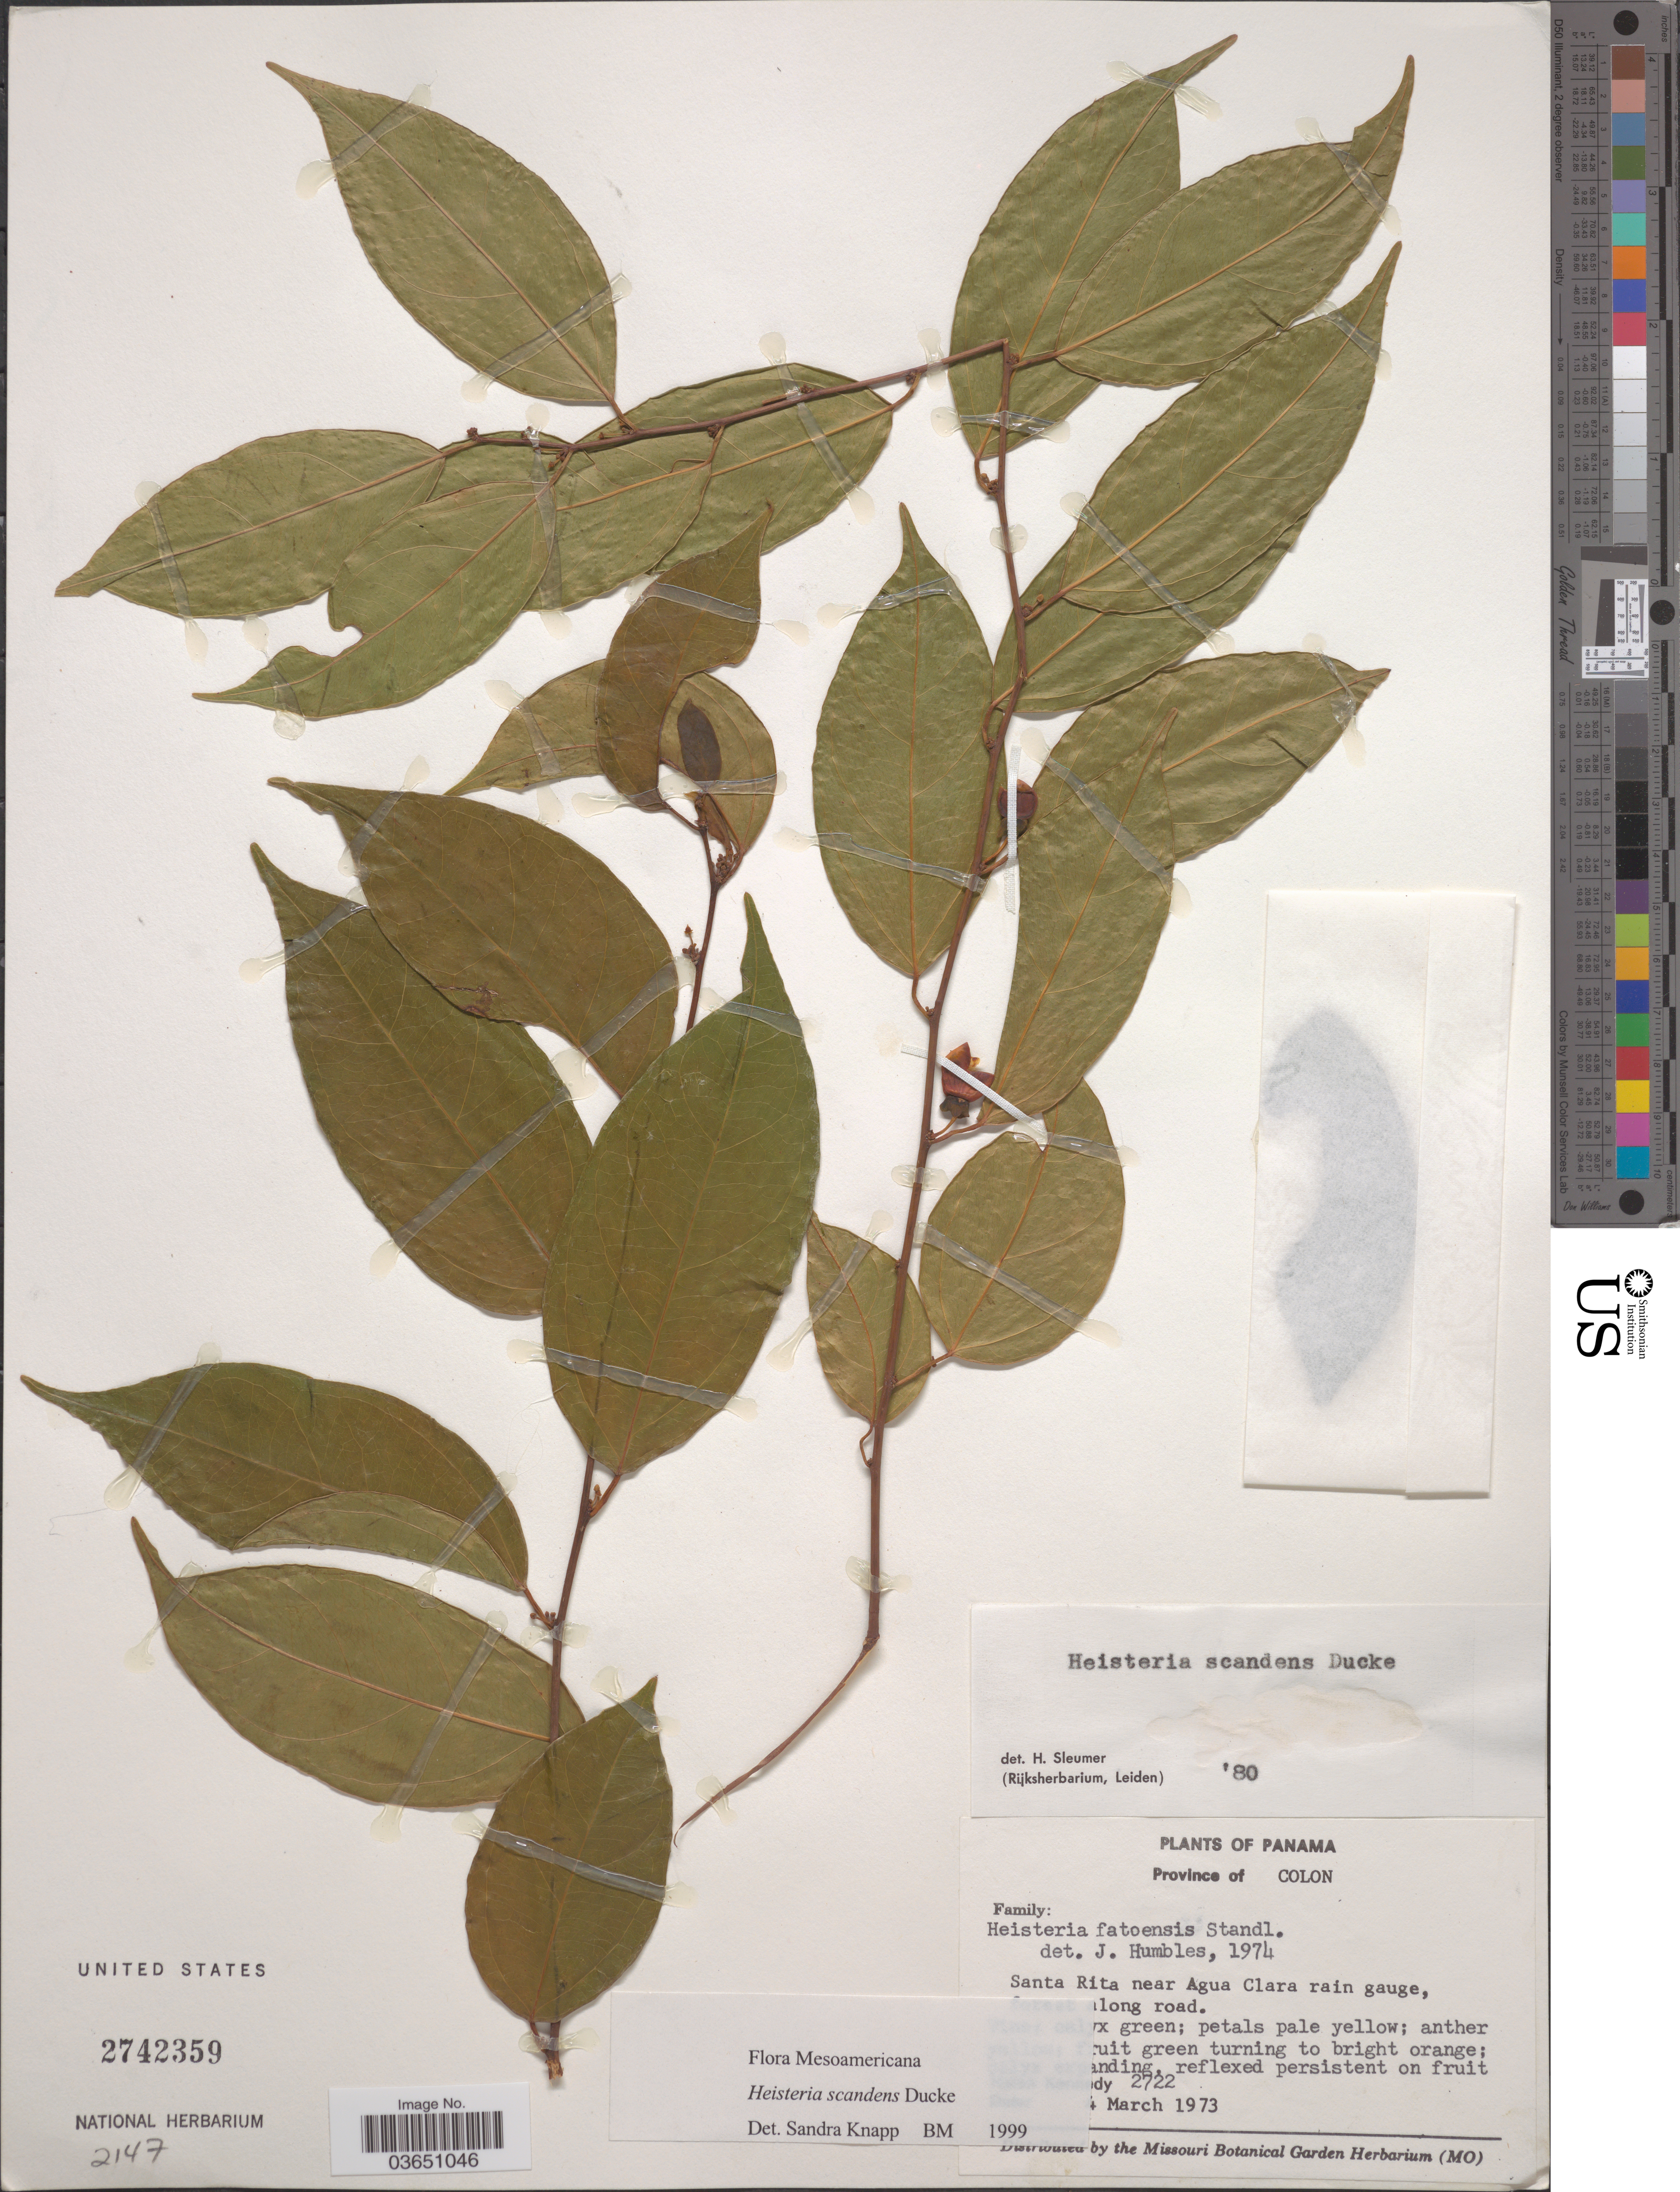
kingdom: Plantae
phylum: Tracheophyta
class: Magnoliopsida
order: Santalales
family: Erythropalaceae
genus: Heisteria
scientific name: Heisteria scandens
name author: Ducke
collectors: H. Kennedy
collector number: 2722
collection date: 1973-03-04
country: Panama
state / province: Colón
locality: Santa Rita near Agua Clara rain gauge, [illegible text] along road.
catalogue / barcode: US 2742359